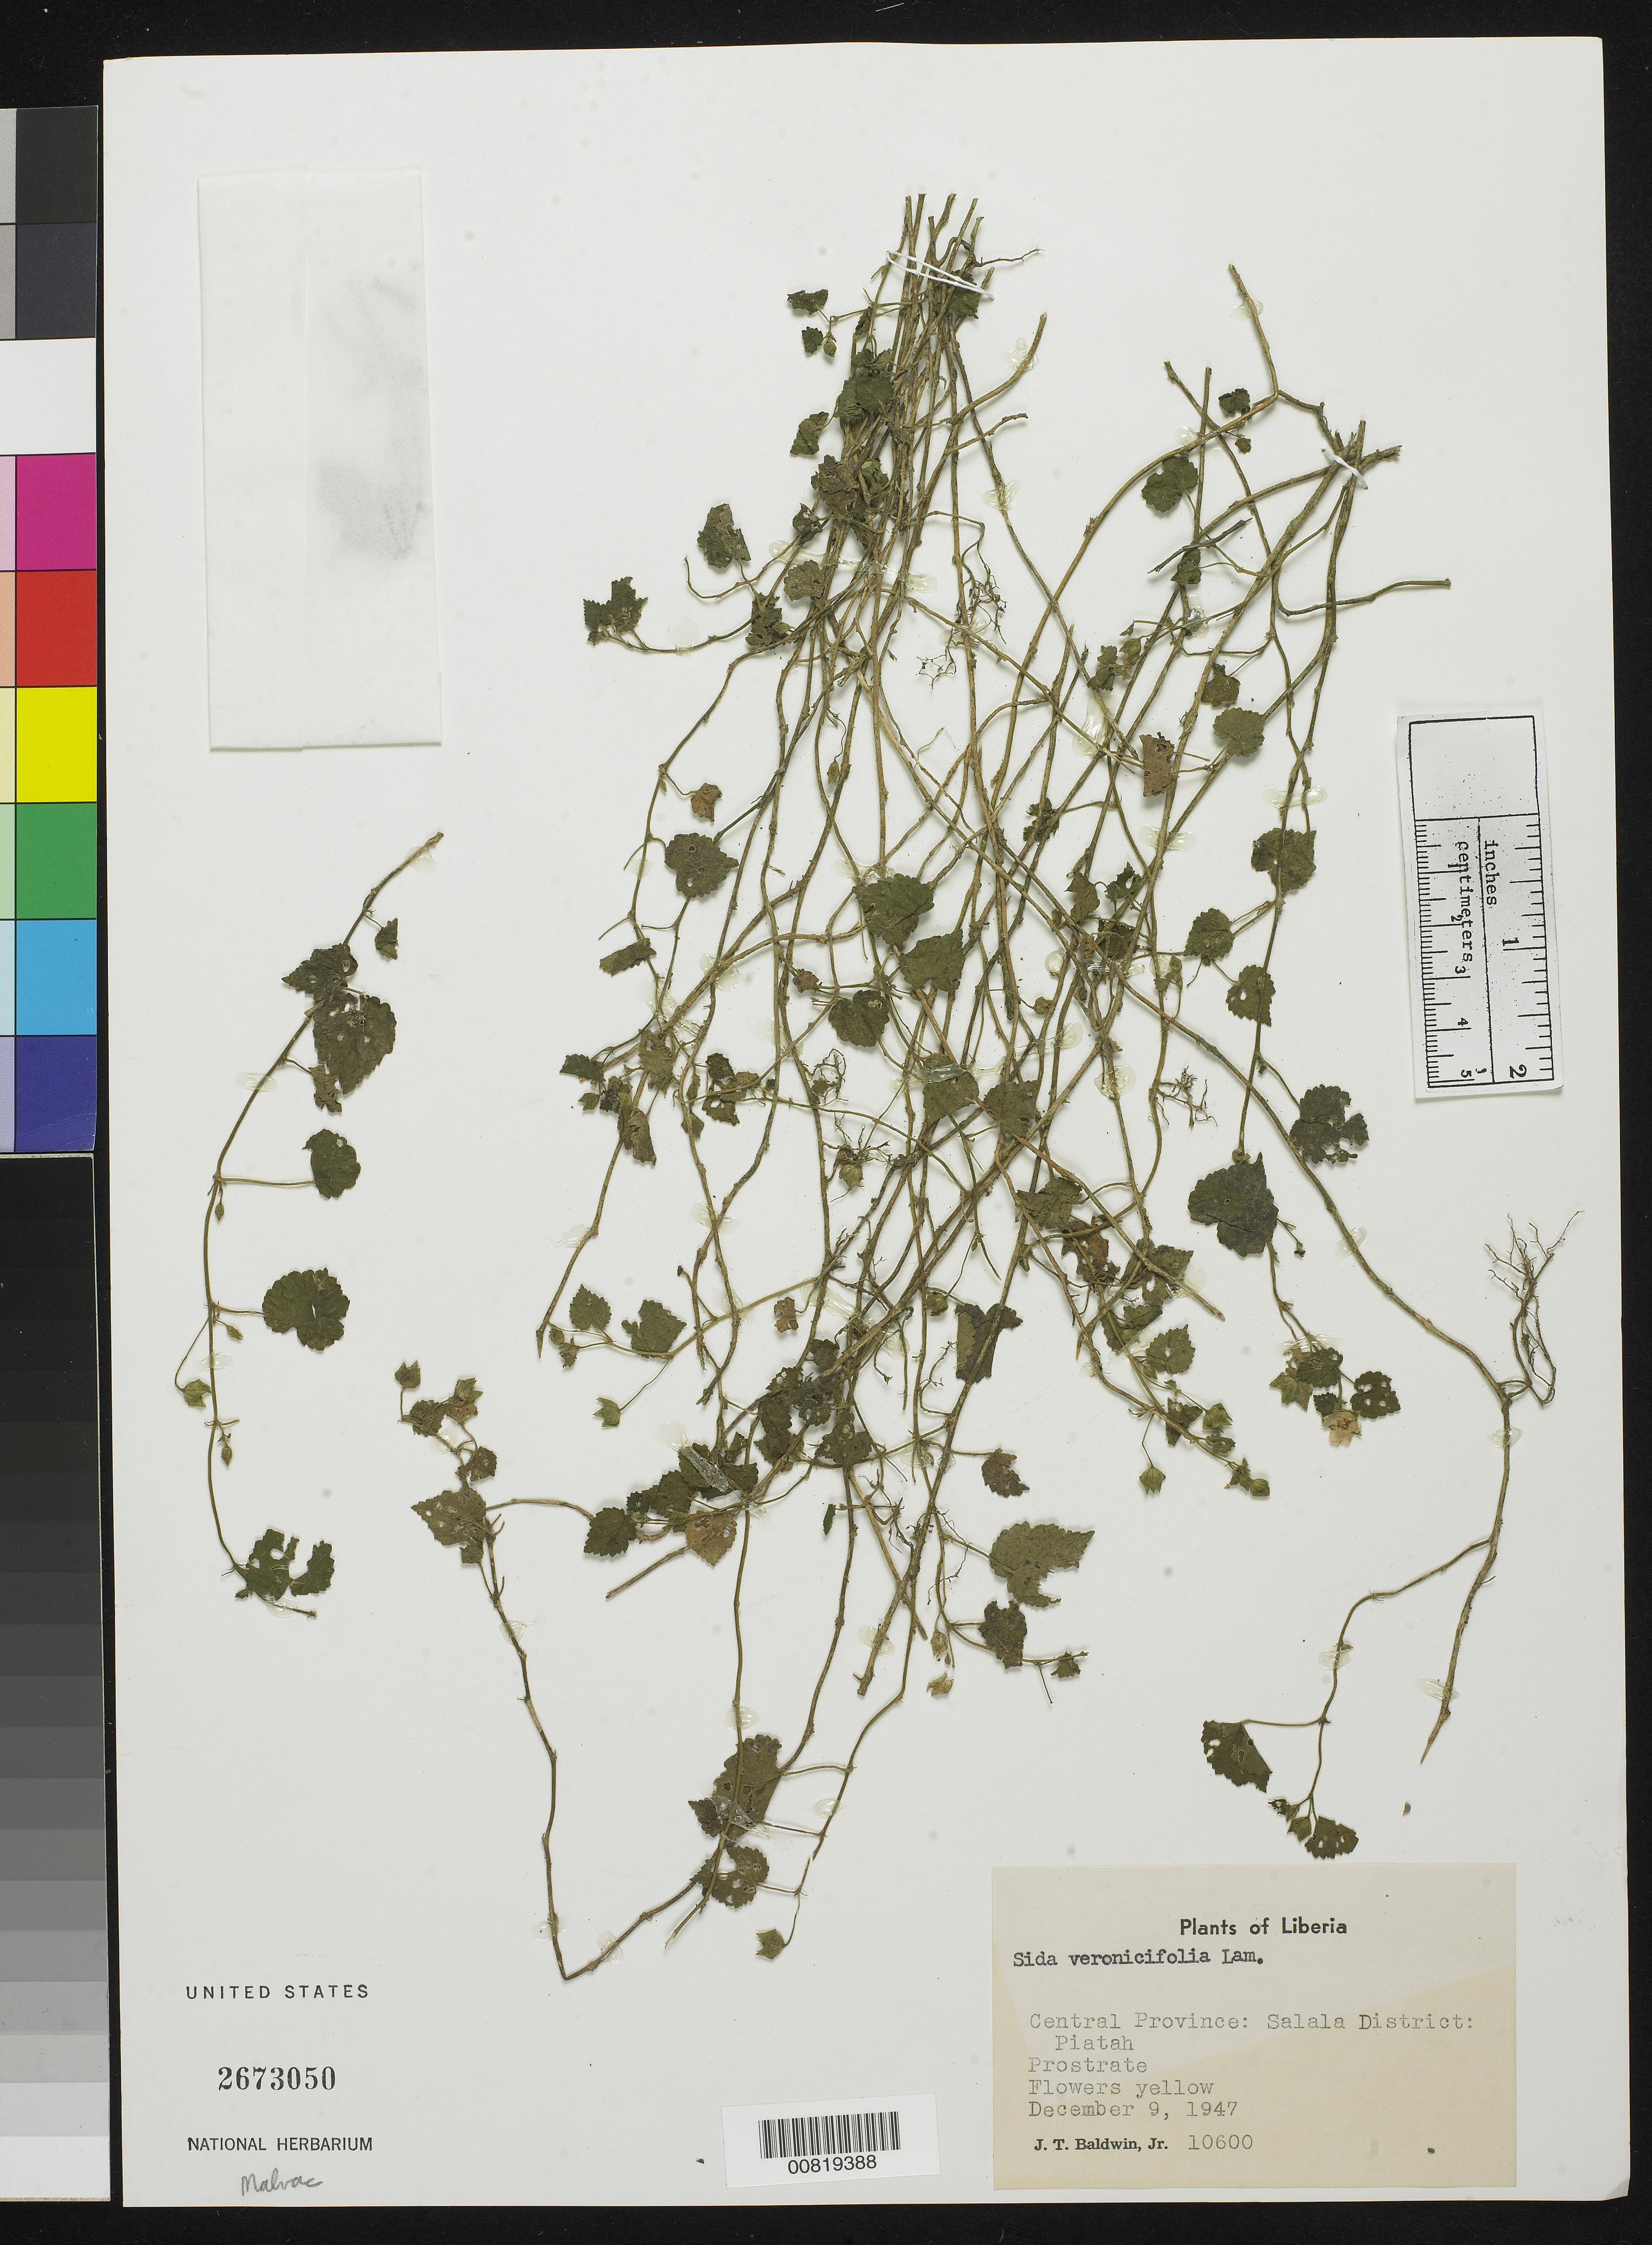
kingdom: Plantae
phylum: Tracheophyta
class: Magnoliopsida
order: Malvales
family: Malvaceae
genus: Sida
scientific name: Sida veronicifolia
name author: Lam.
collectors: J. T. Baldwin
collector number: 10600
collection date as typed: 9 Dec 1947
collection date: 1947-12-09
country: Liberia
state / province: Bong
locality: Central Province: Salala District, Piatah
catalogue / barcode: US 2673050